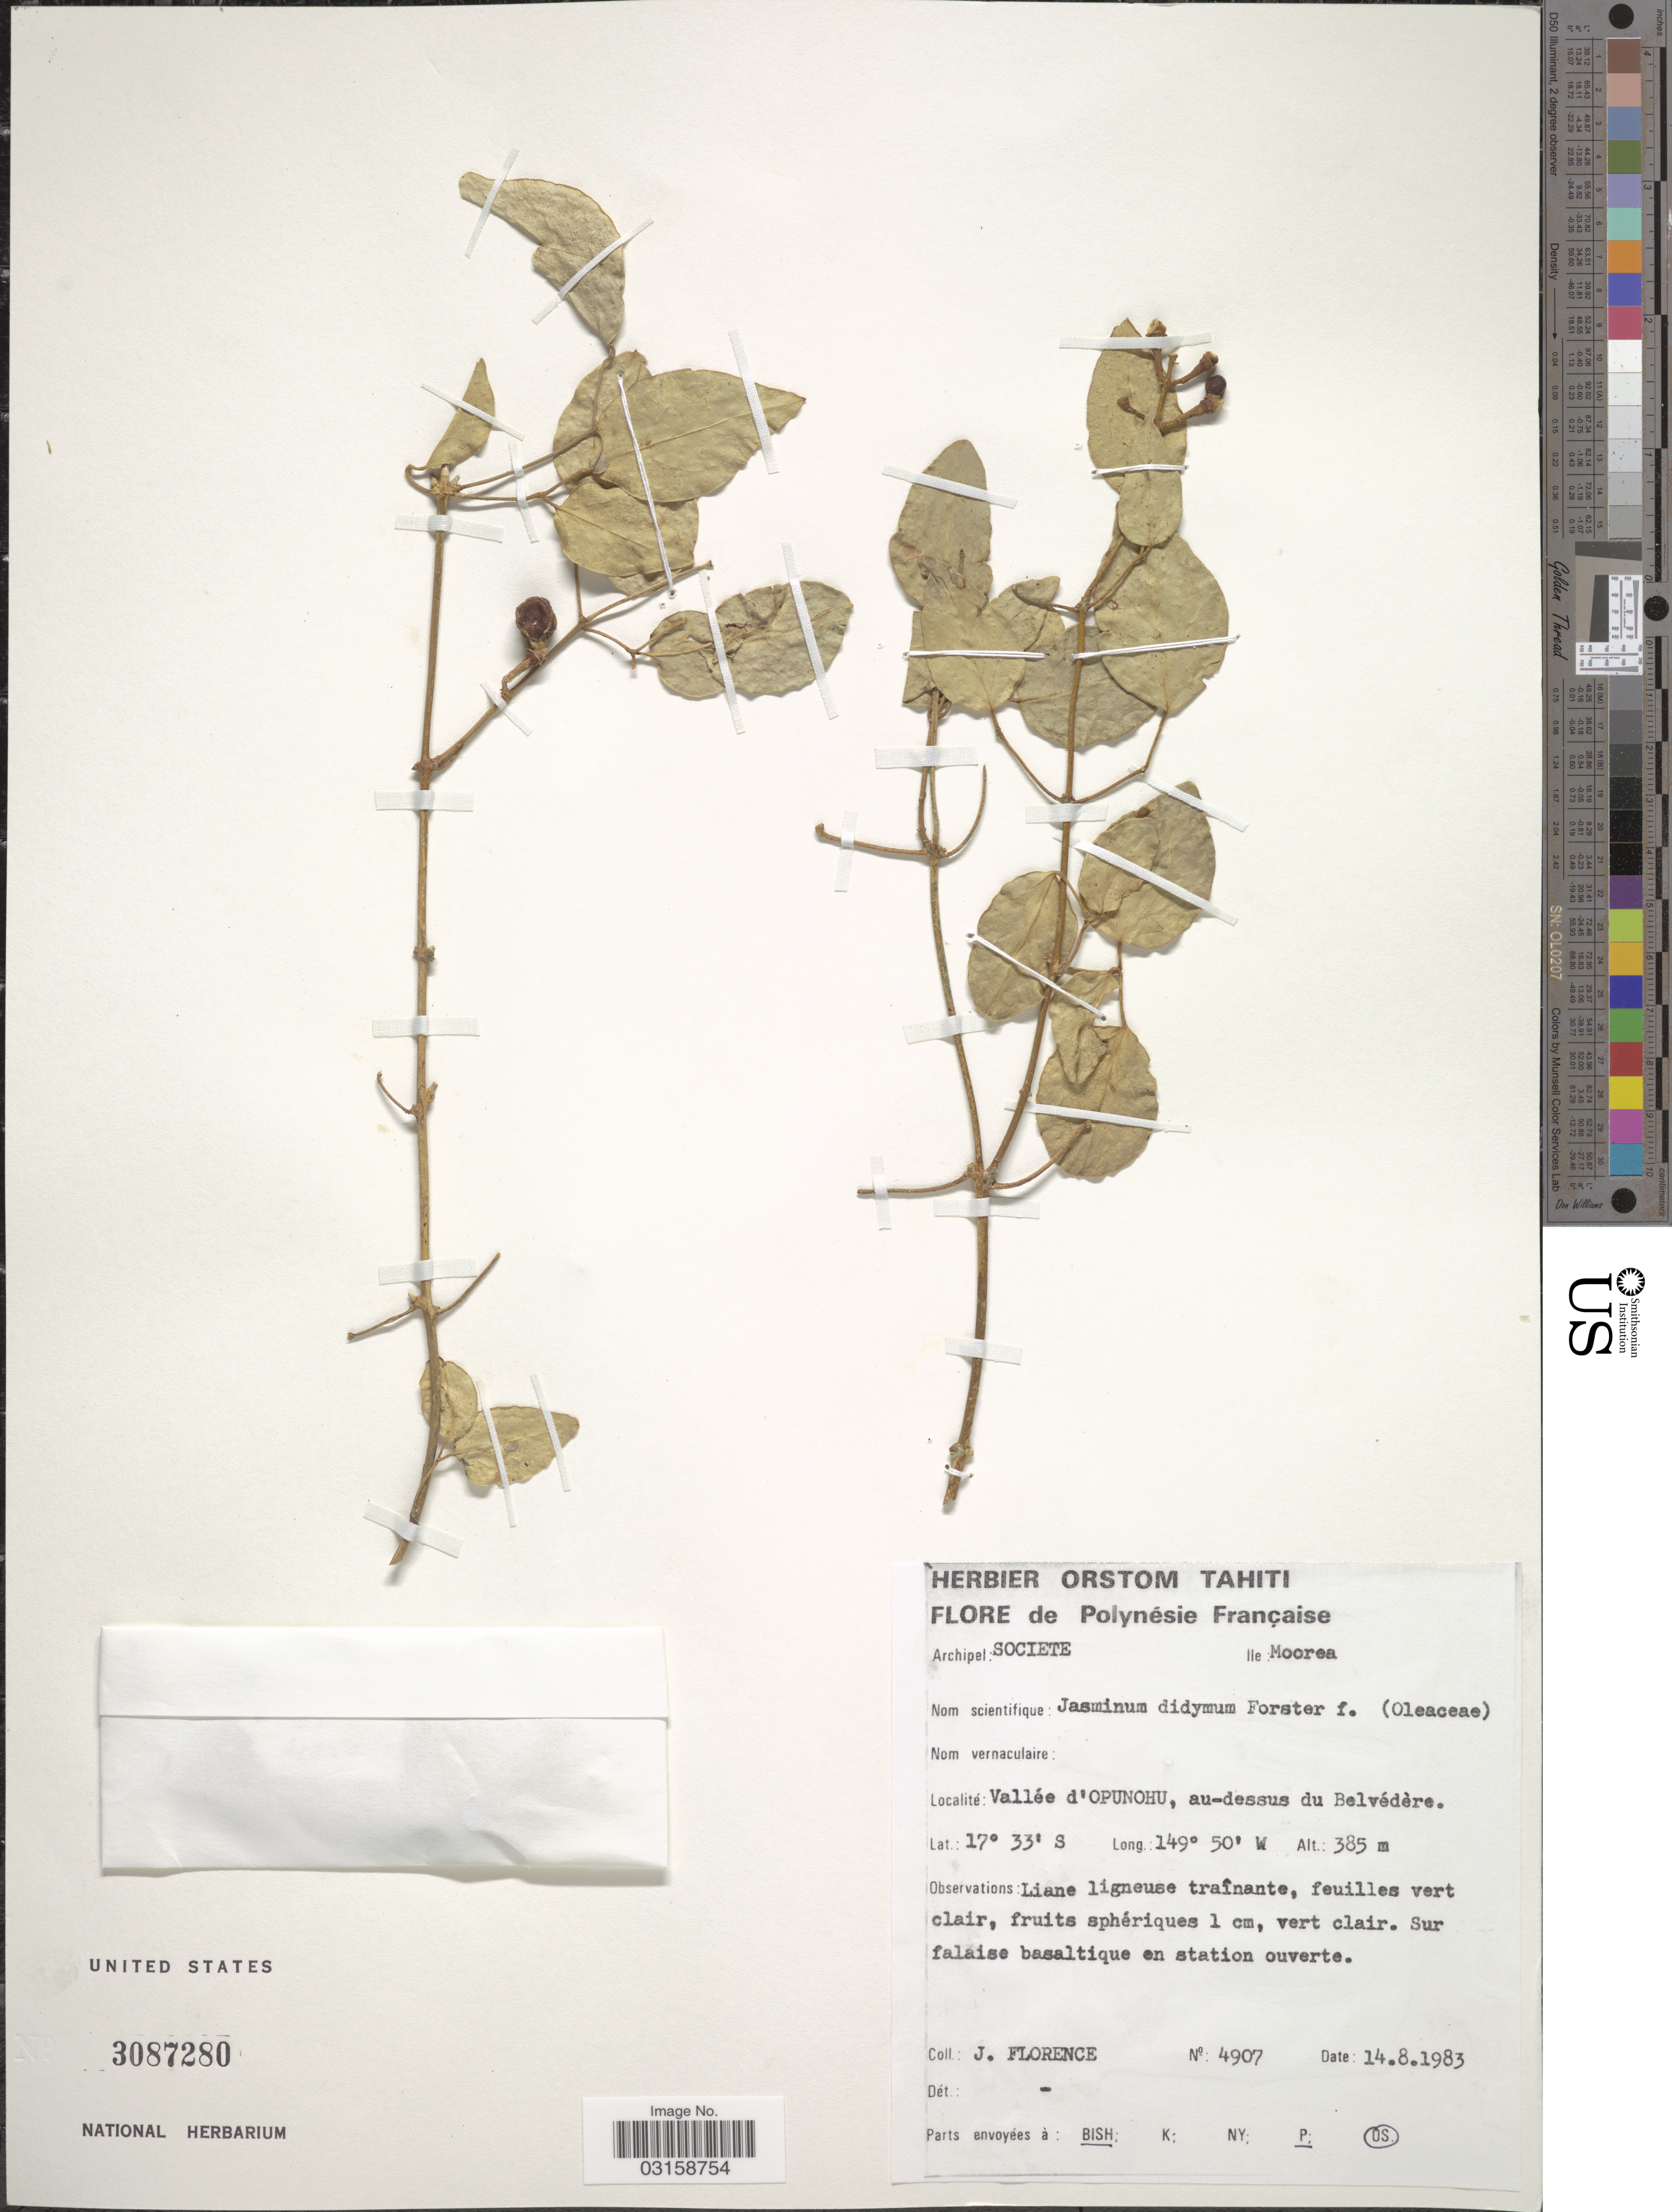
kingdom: Plantae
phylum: Tracheophyta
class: Magnoliopsida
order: Lamiales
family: Oleaceae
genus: Jasminum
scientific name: Jasminum didymum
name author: G. Forst.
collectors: J. Florence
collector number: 4907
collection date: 1983-08-14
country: French Polynesia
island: Moorea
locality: Archipel: Societe. Ile: Moorea. Vallée d'Opunohu, au-dessus du Belvédère.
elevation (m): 385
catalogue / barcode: US 3087280